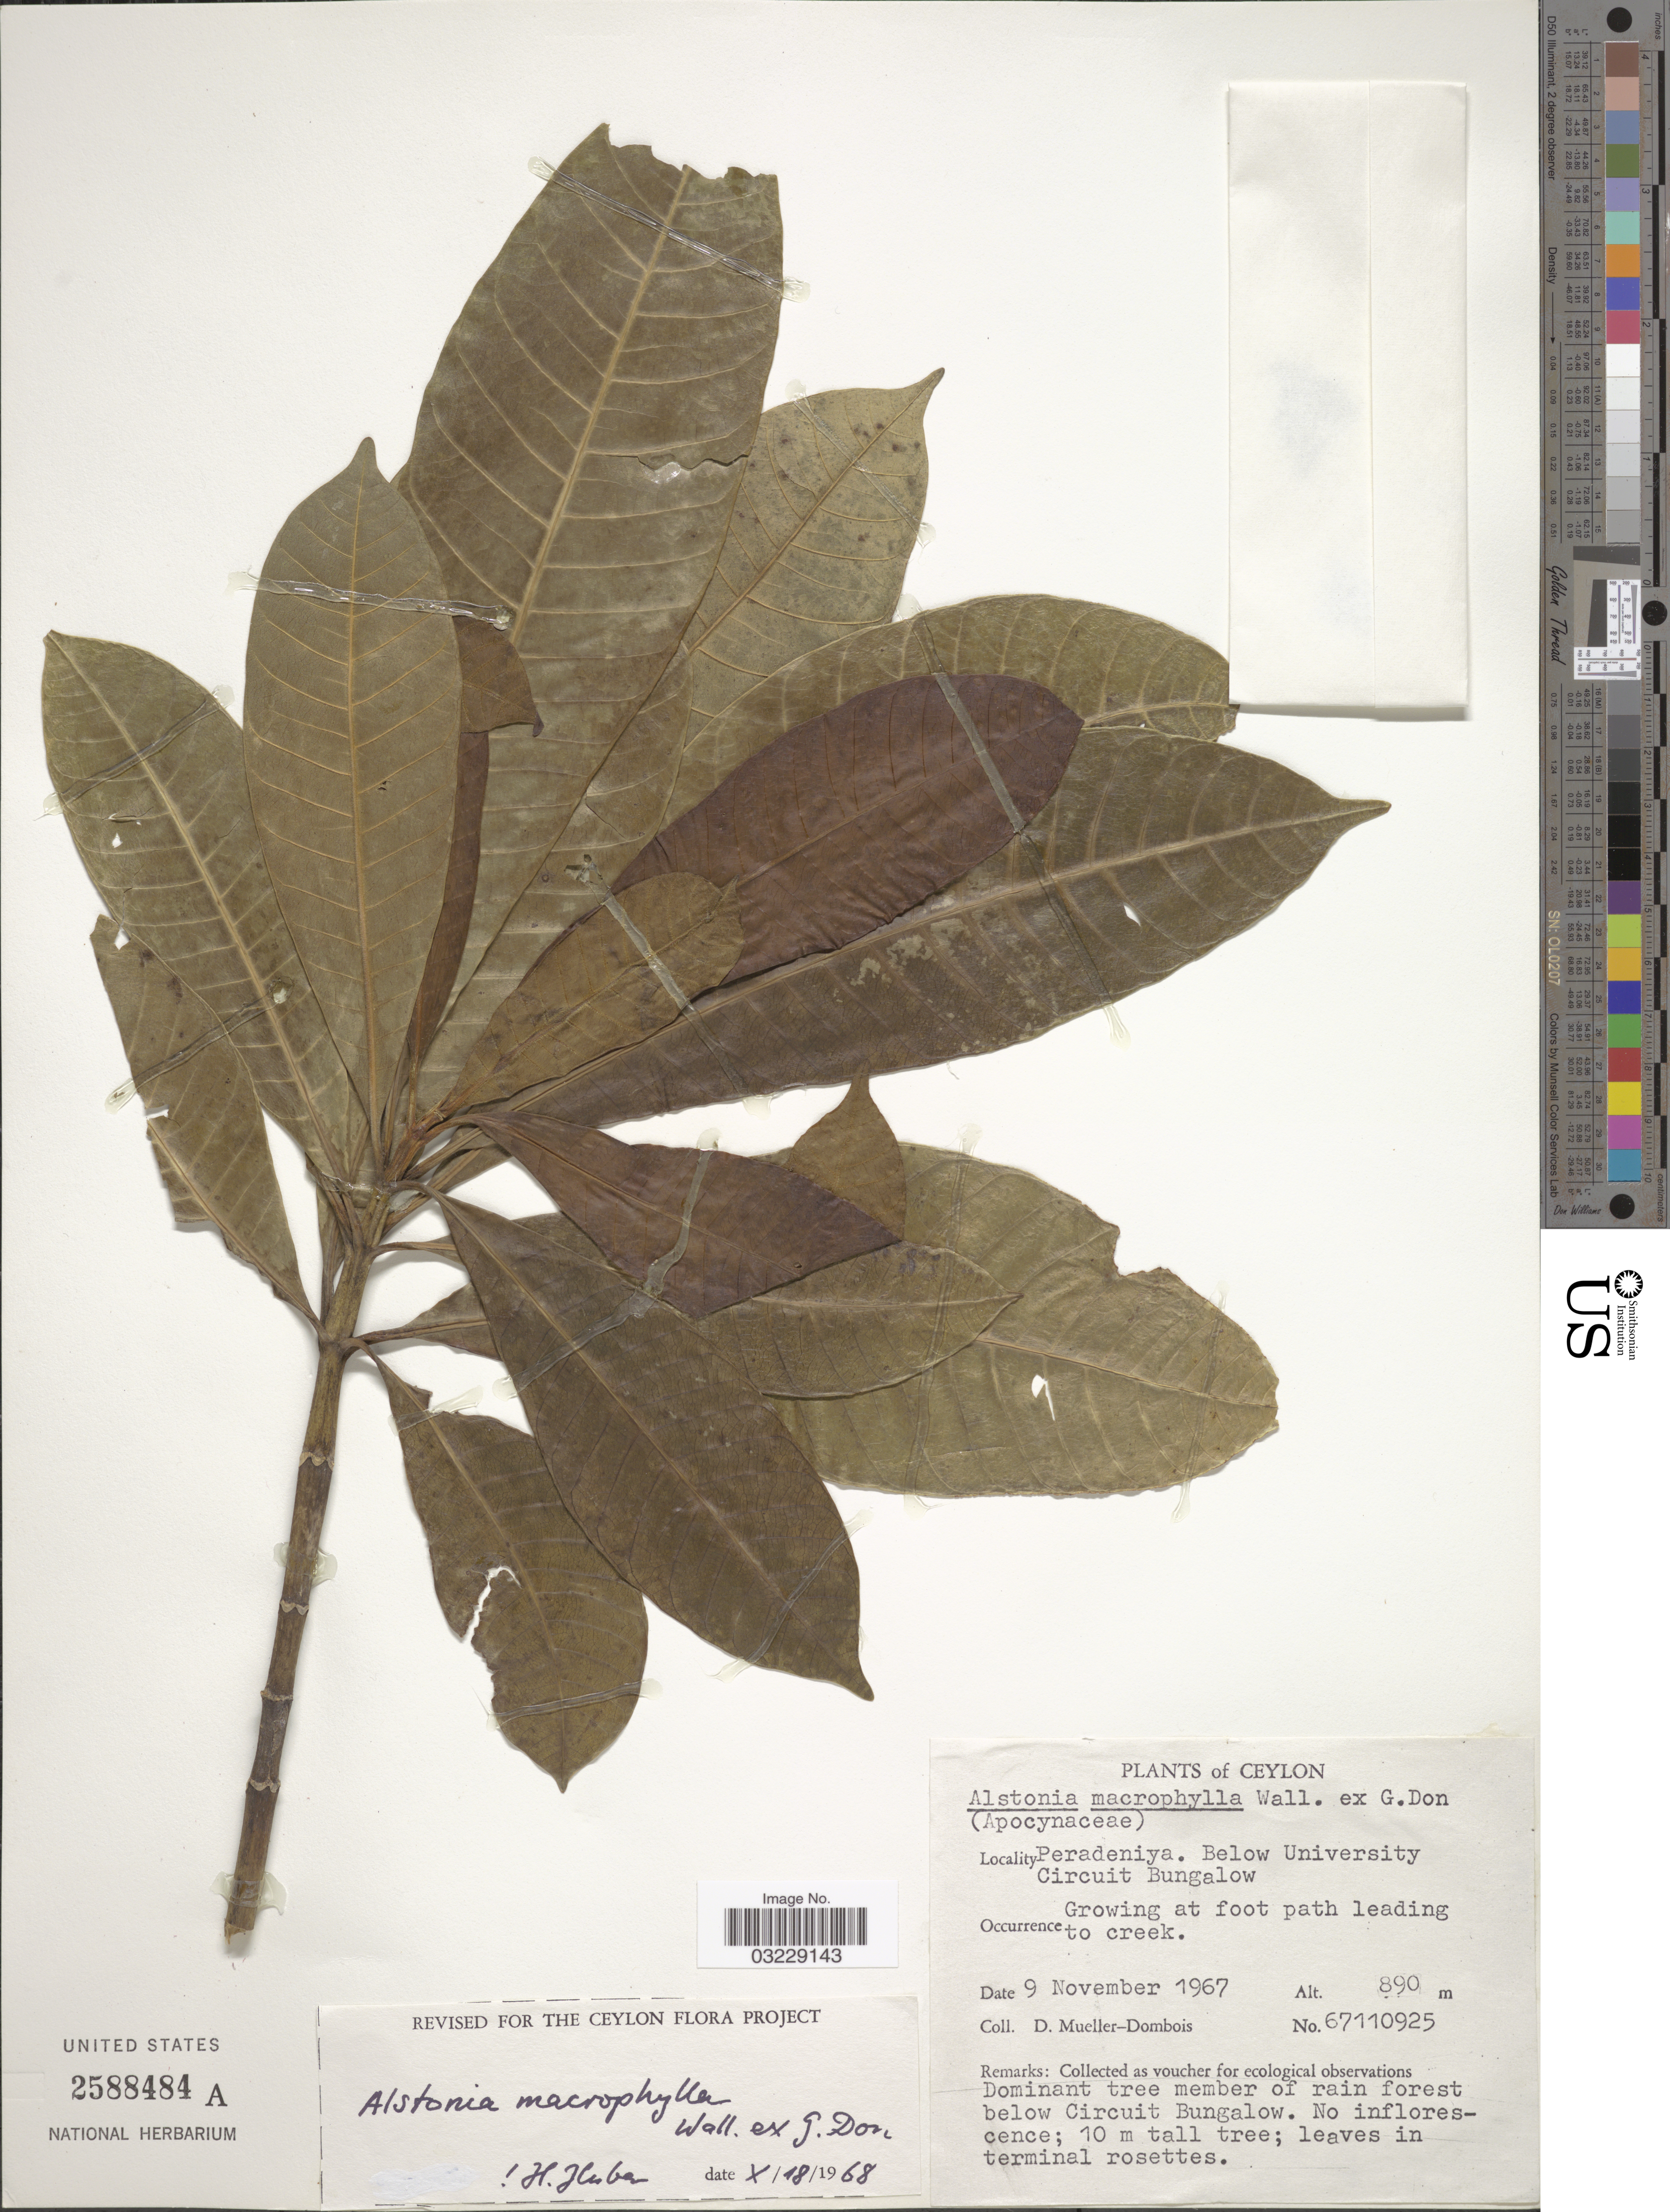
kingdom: Plantae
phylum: Tracheophyta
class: Magnoliopsida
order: Gentianales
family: Apocynaceae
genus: Alstonia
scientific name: Alstonia macrophylla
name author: Wall. ex G. Don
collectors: D. Mueller-Dombois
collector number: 67110925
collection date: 1967-11-09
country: Sri Lanka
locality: Ceylon. Peradeniya. Below University Circuit Bungalow.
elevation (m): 890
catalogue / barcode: US 2588484A